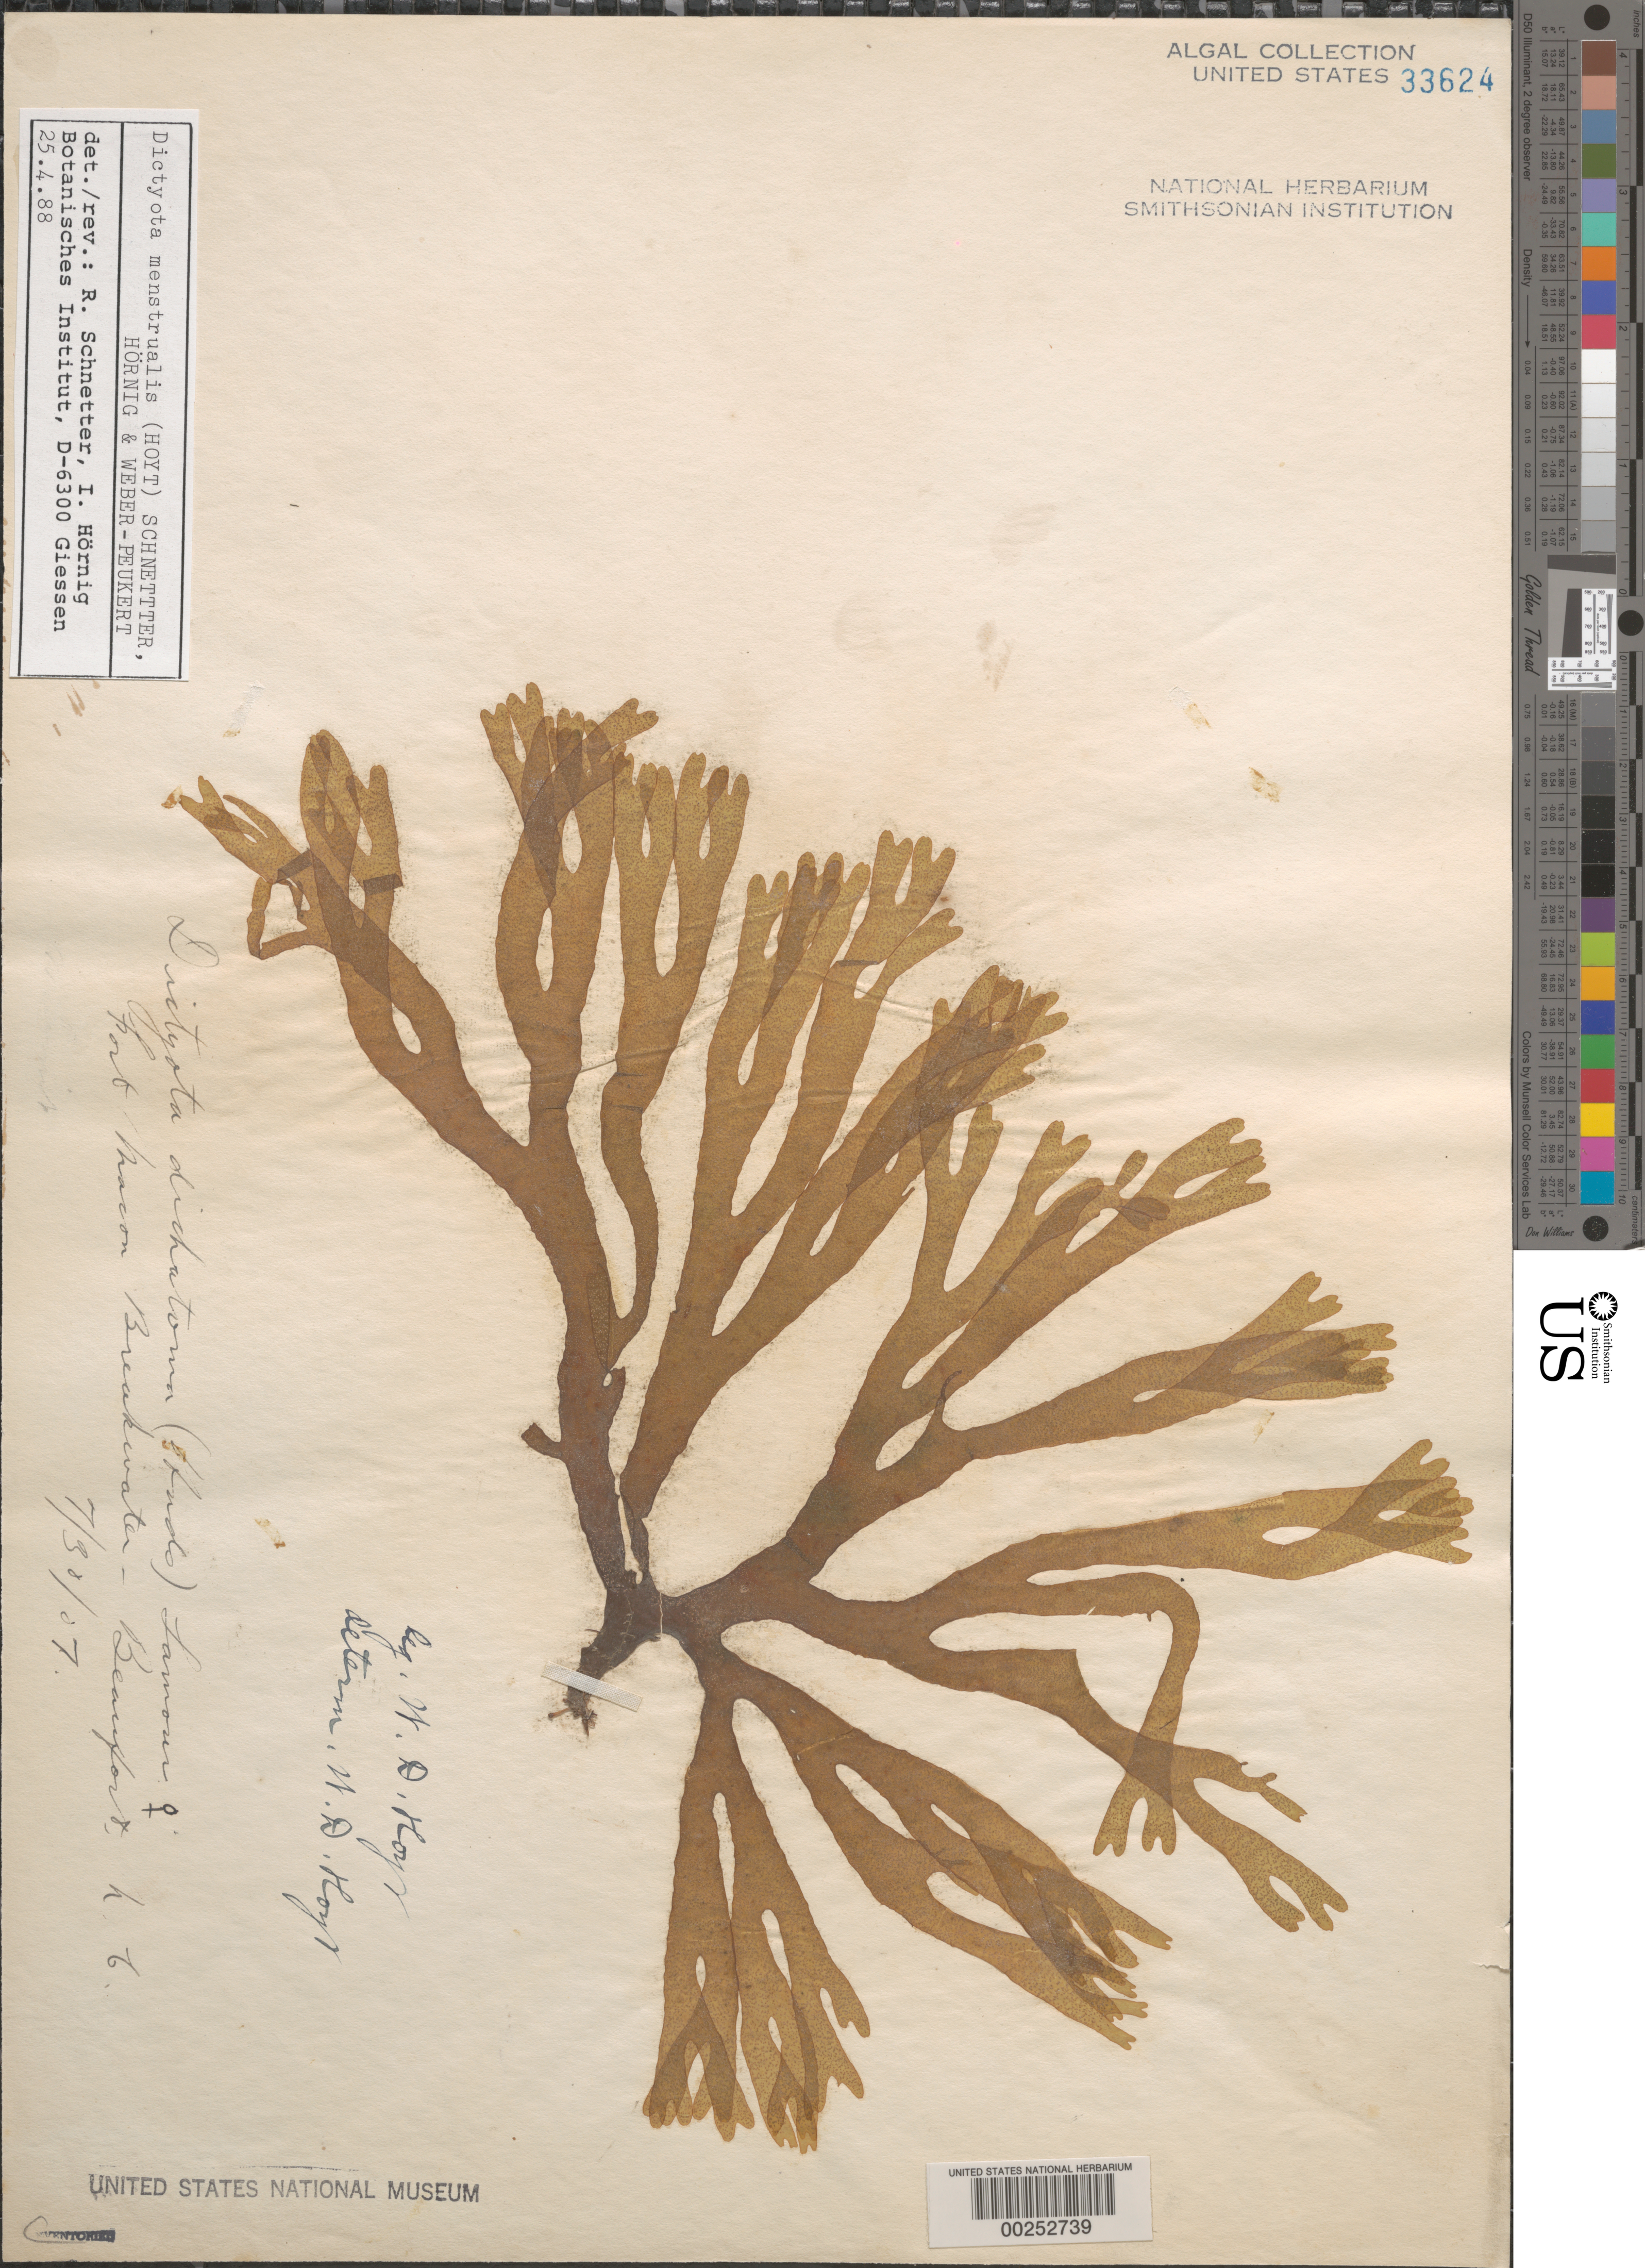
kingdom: Chromista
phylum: Ochrophyta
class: Phaeophyceae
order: Dictyotales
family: Dictyotaceae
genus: Dictyota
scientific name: Dictyota menstrualis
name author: (Hoyt) Schnetter et al.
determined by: Schnetter, R.; Hörnig, I.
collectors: W. D. Hoyt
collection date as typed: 30 Jul 1907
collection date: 1907-07-30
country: United States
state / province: North Carolina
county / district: Carteret County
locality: Beaufort, Fort Macon breakwater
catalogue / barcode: US 33624